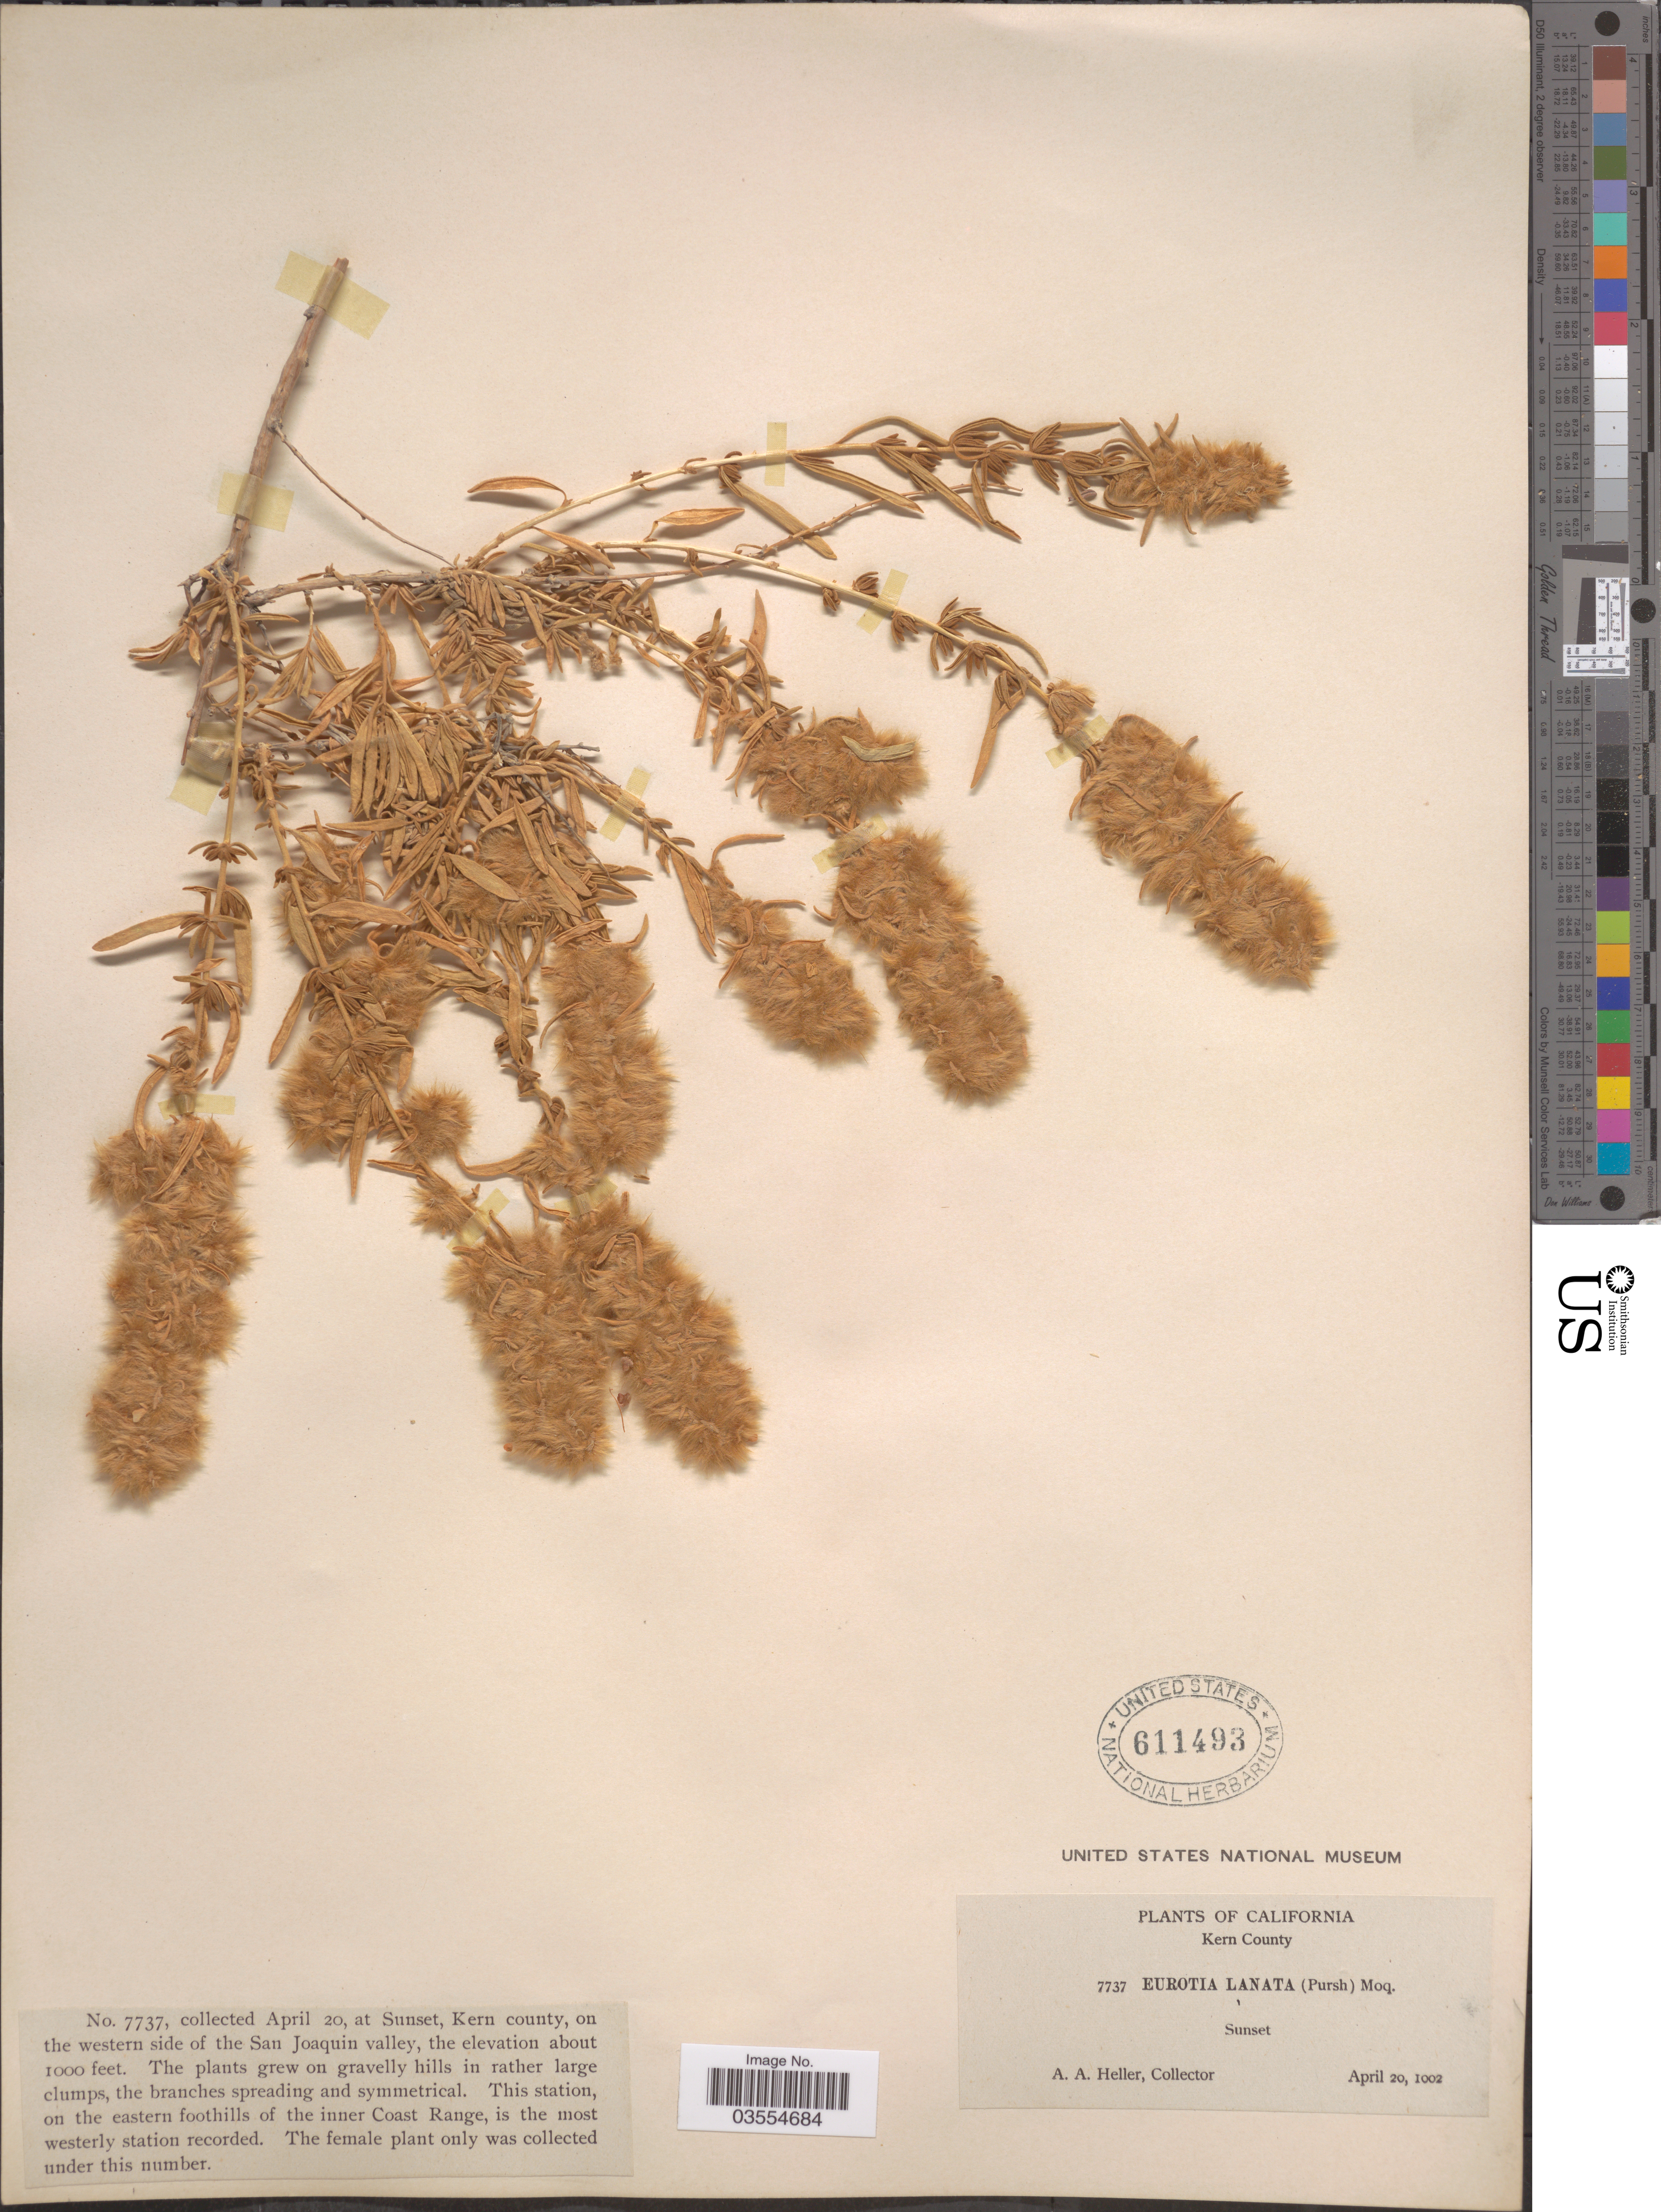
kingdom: Plantae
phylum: Tracheophyta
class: Magnoliopsida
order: Caryophyllales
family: Amaranthaceae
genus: Krascheninnikovia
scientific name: Krascheninnikovia lanata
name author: (Pursh) A. Meeuse & A.Smit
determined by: U.S. National Herbarium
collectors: A. A. Heller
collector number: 7737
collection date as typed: April 20, 1002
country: United States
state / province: California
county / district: Kern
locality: Kern County. Sunset.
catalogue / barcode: US 611493